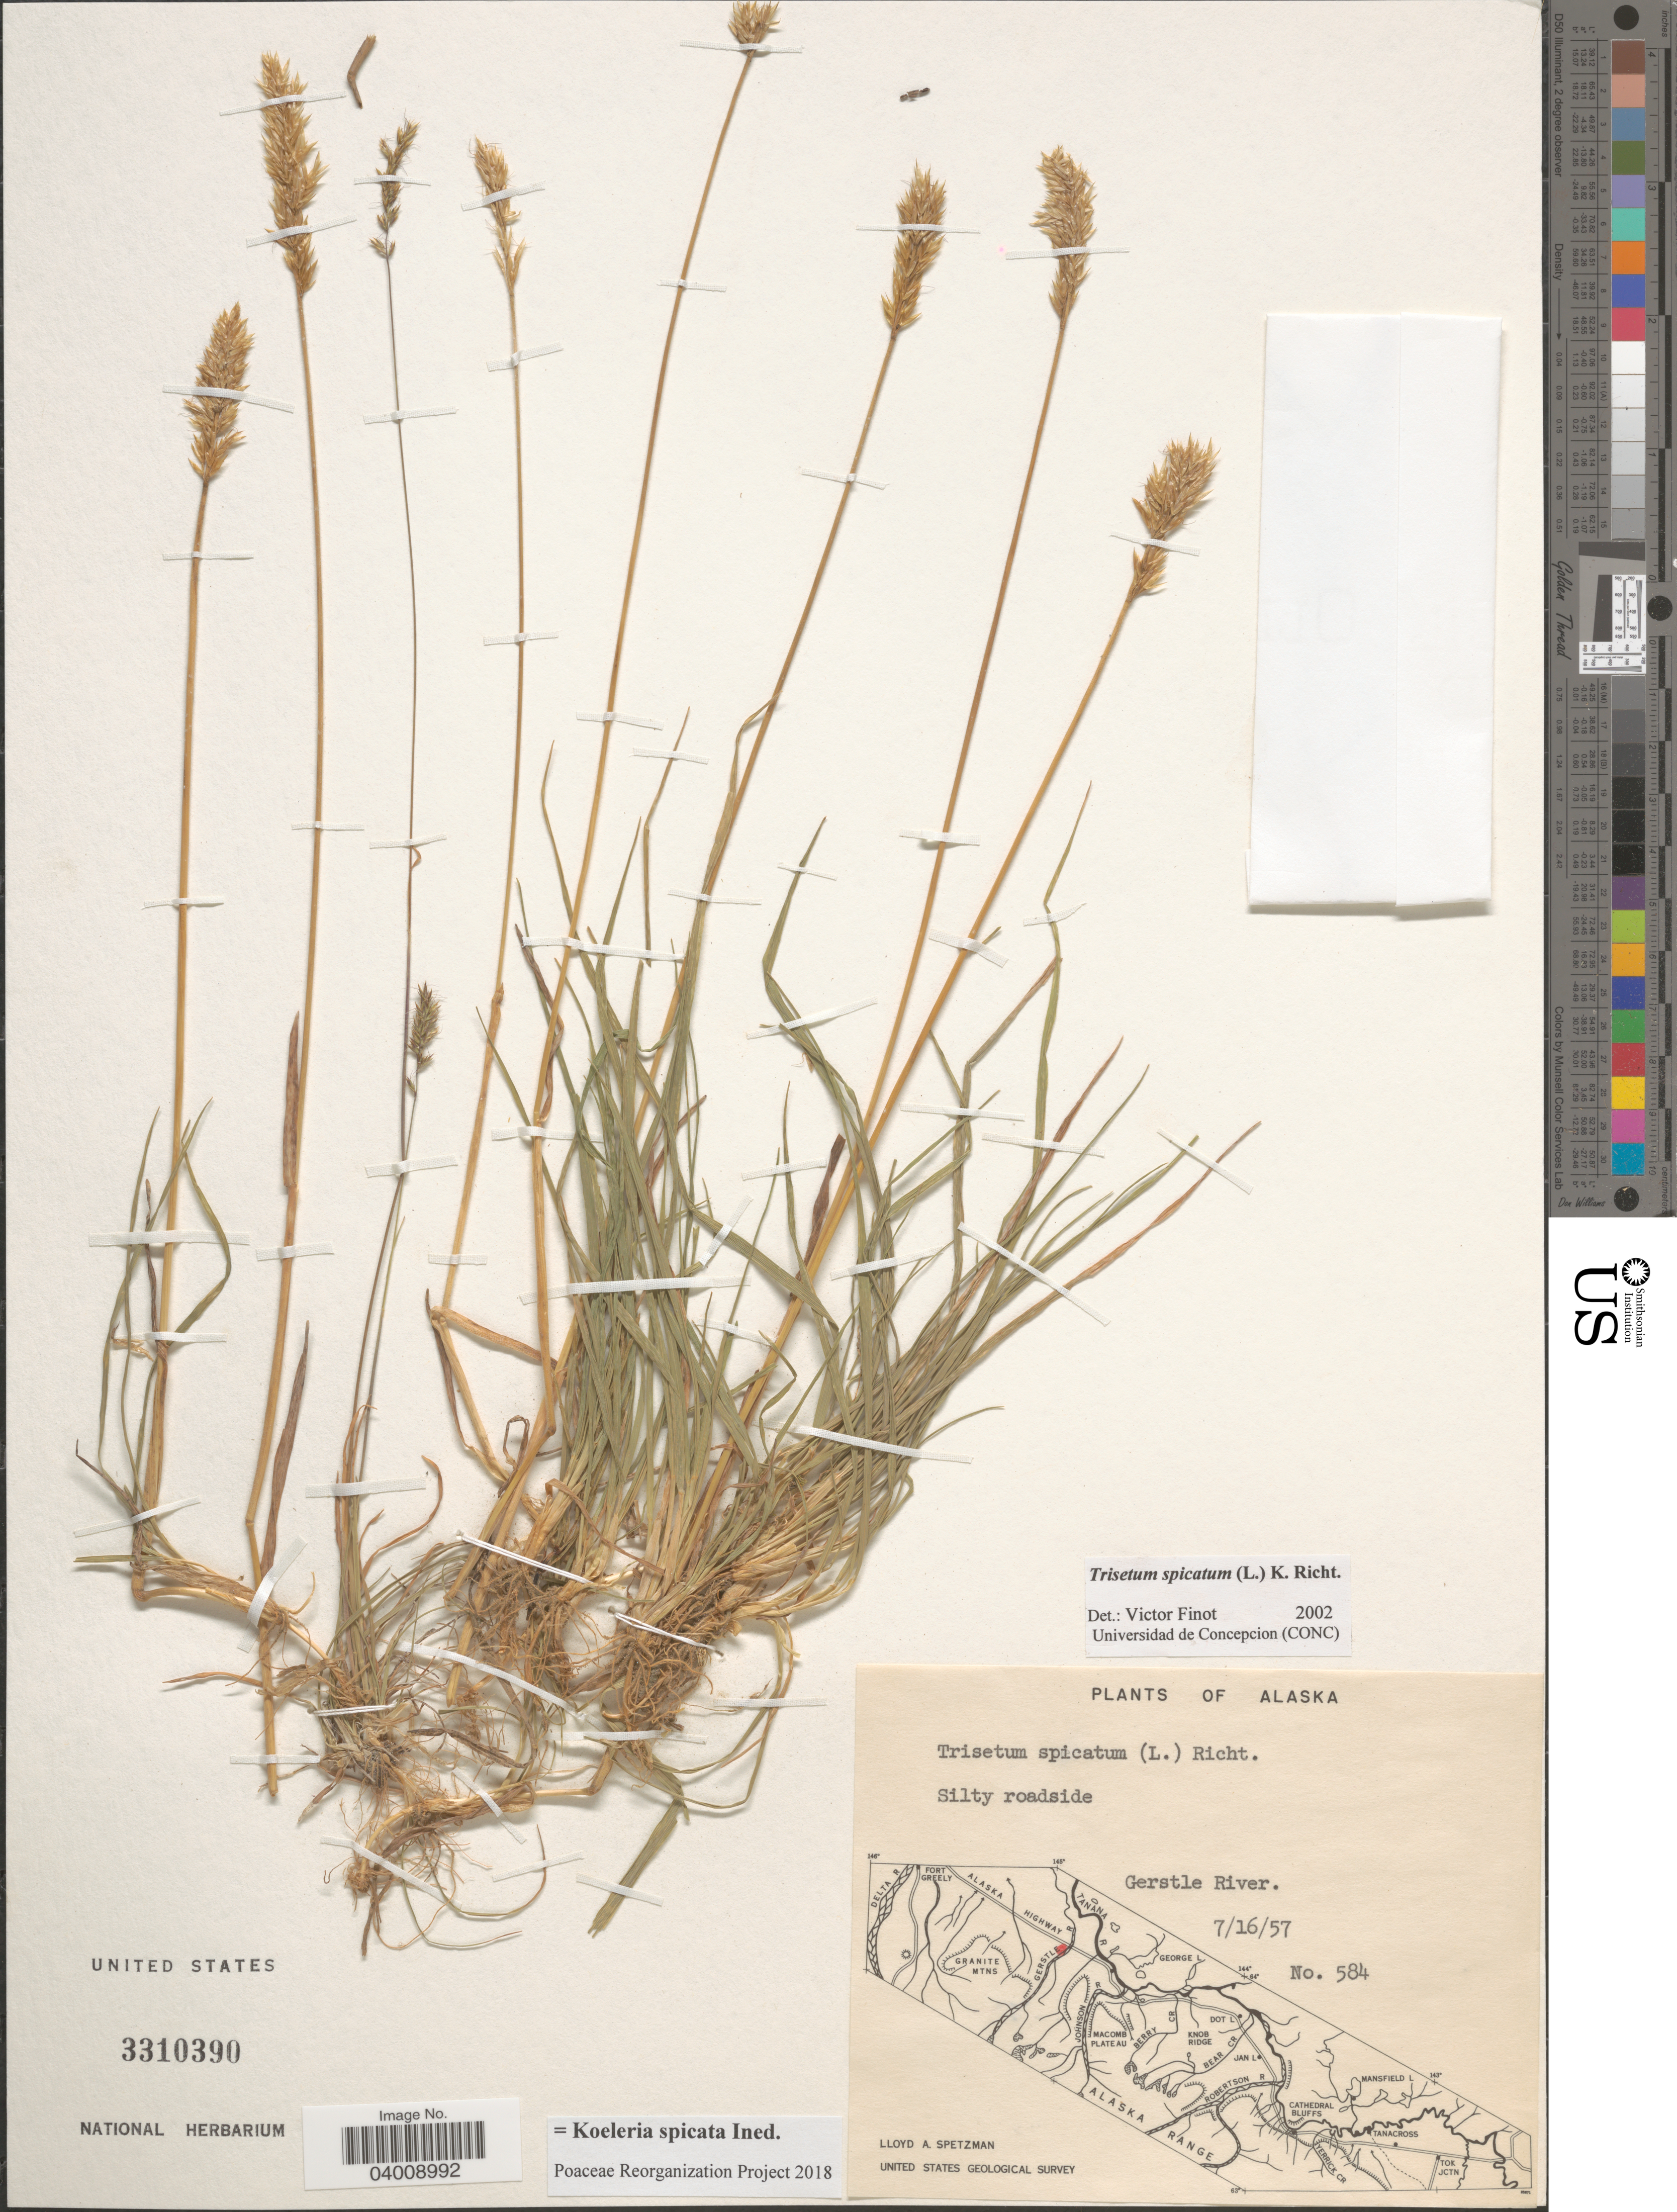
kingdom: Plantae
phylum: Tracheophyta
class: Liliopsida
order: Poales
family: Poaceae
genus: Koeleria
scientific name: Koeleria spicata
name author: (L.) Barberá et al.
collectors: L. Spetzman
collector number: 584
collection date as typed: Transcribed d/m/y: 16/7/57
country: United States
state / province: Alaska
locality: Gerstle River.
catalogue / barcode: US 3310390